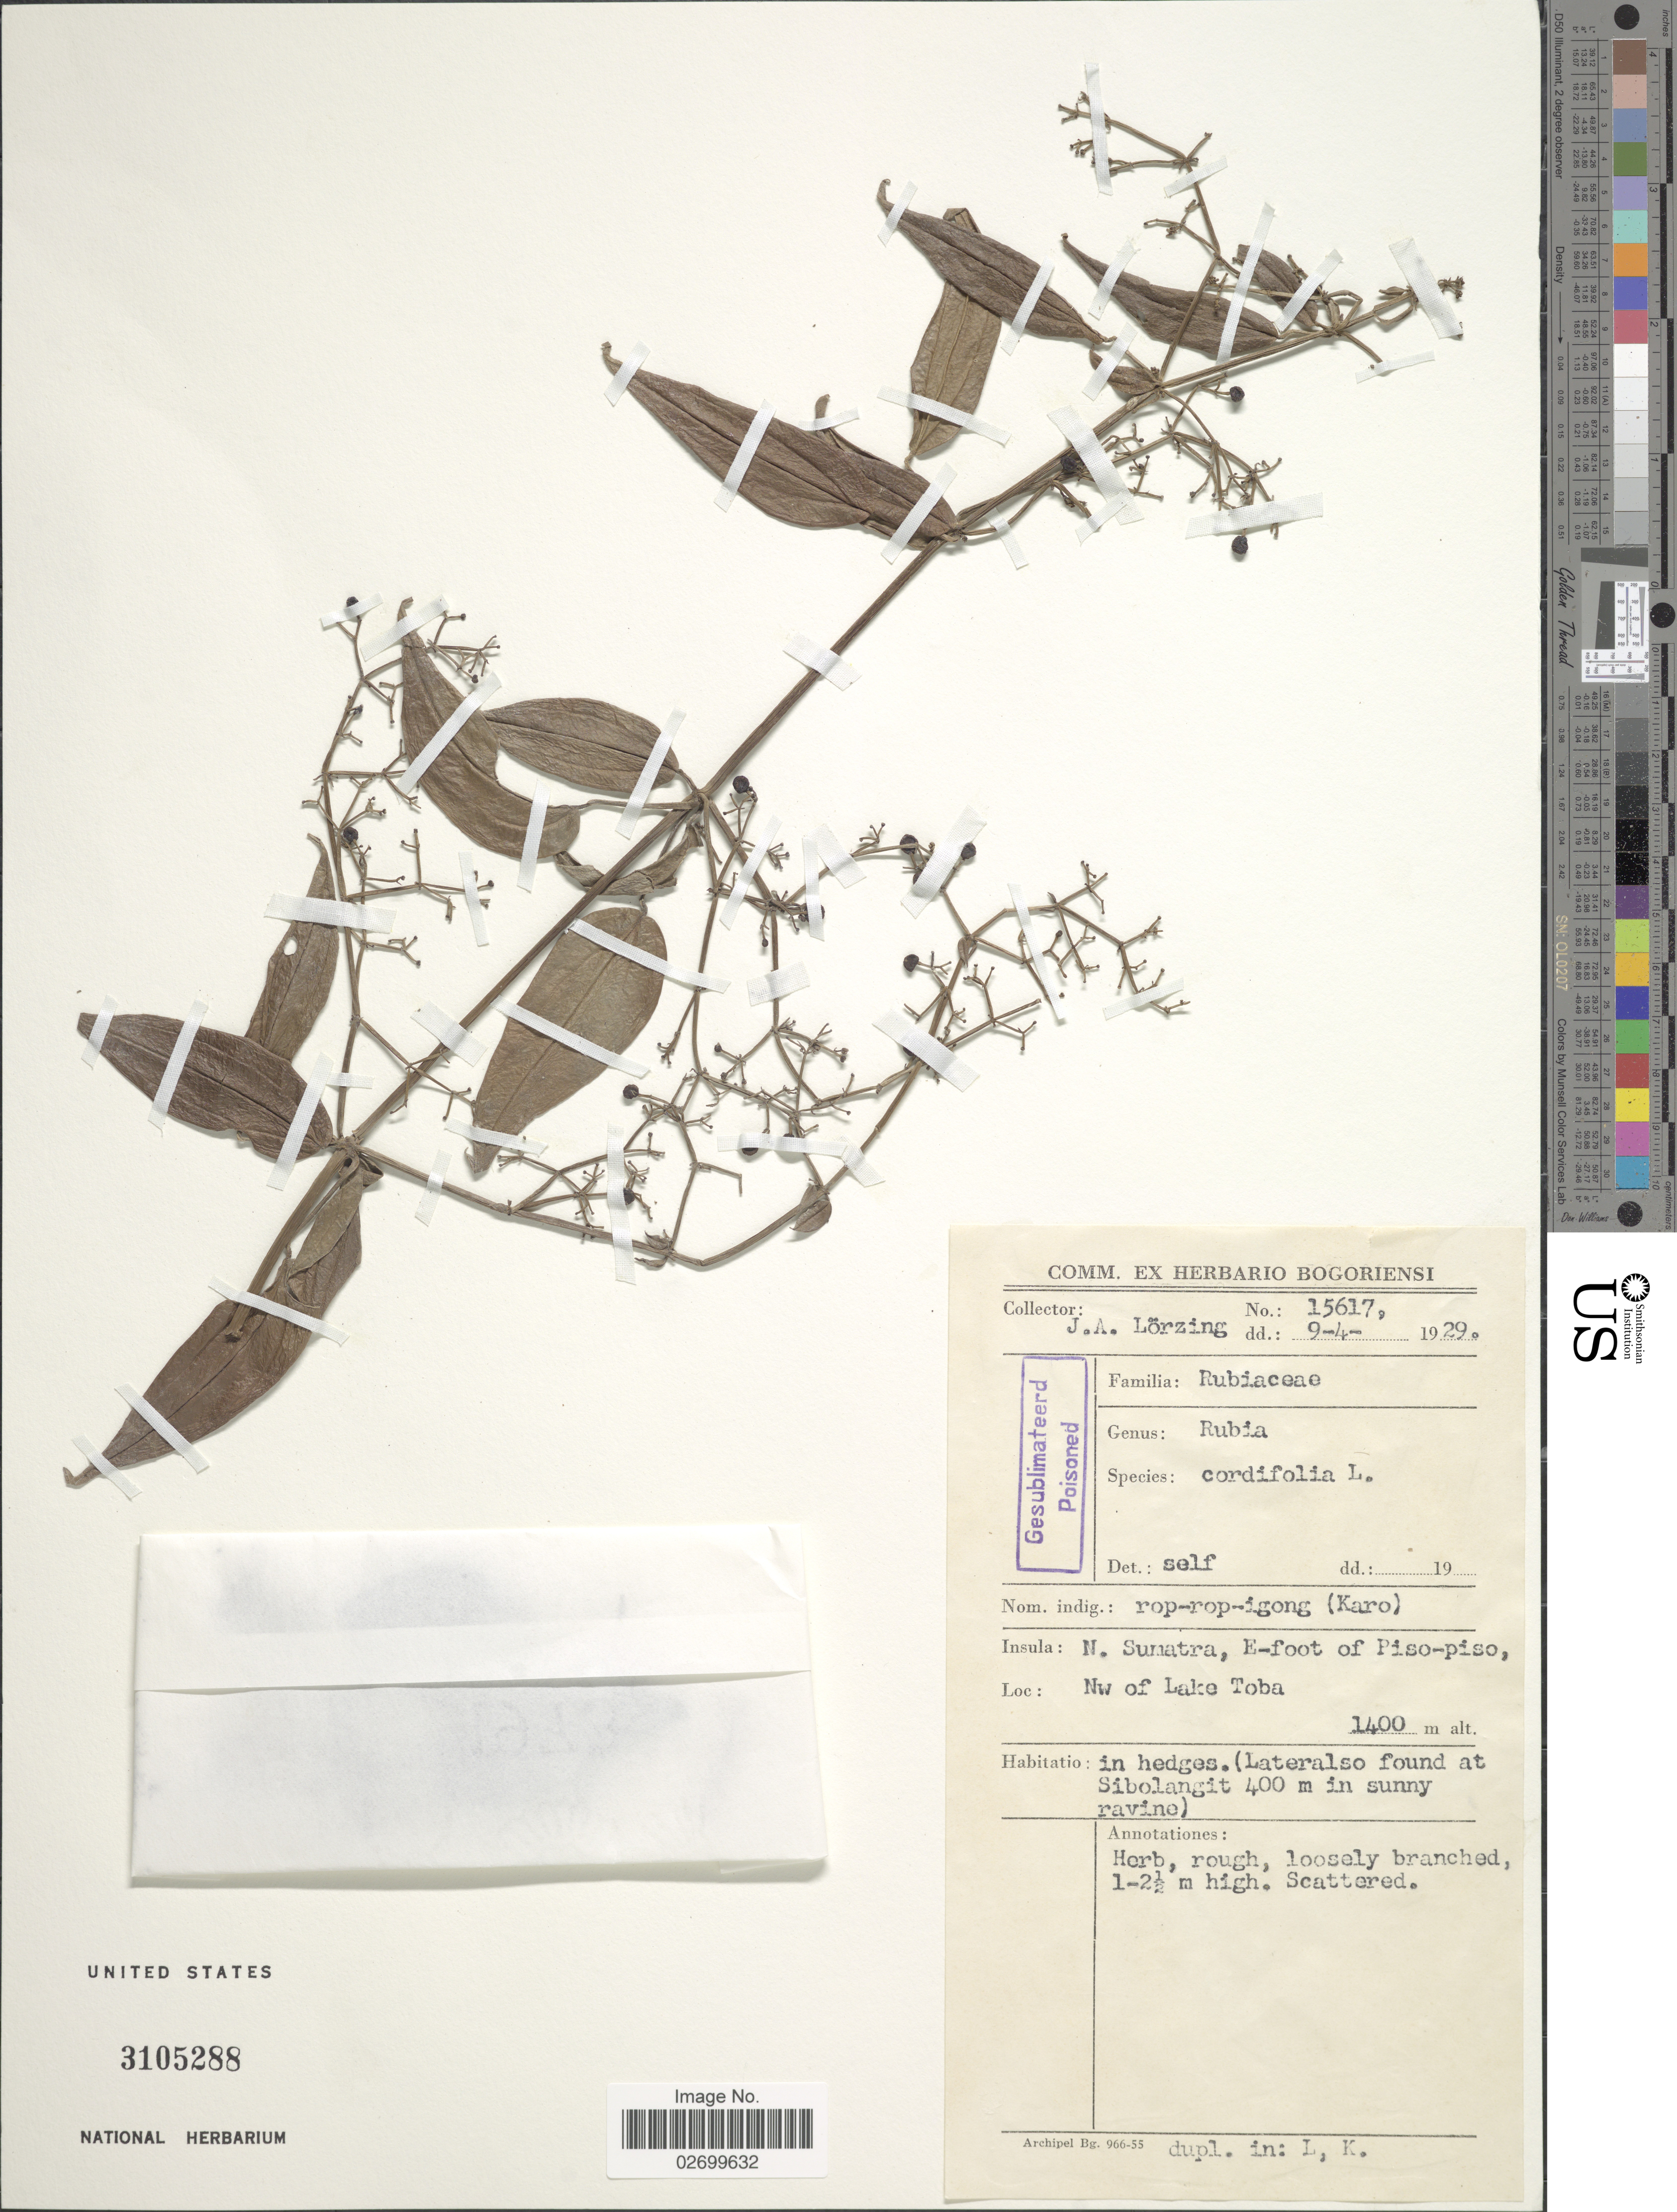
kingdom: Plantae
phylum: Tracheophyta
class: Magnoliopsida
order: Gentianales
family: Rubiaceae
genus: Rubia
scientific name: Rubia cordifolia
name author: L.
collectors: J. Lorzing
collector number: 15617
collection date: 1929-04-09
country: Indonesia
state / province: Sumatra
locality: N. Sumatra, E-foot of Piso-Piso, Nw of Lake Toba.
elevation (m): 1400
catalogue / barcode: US 3105288